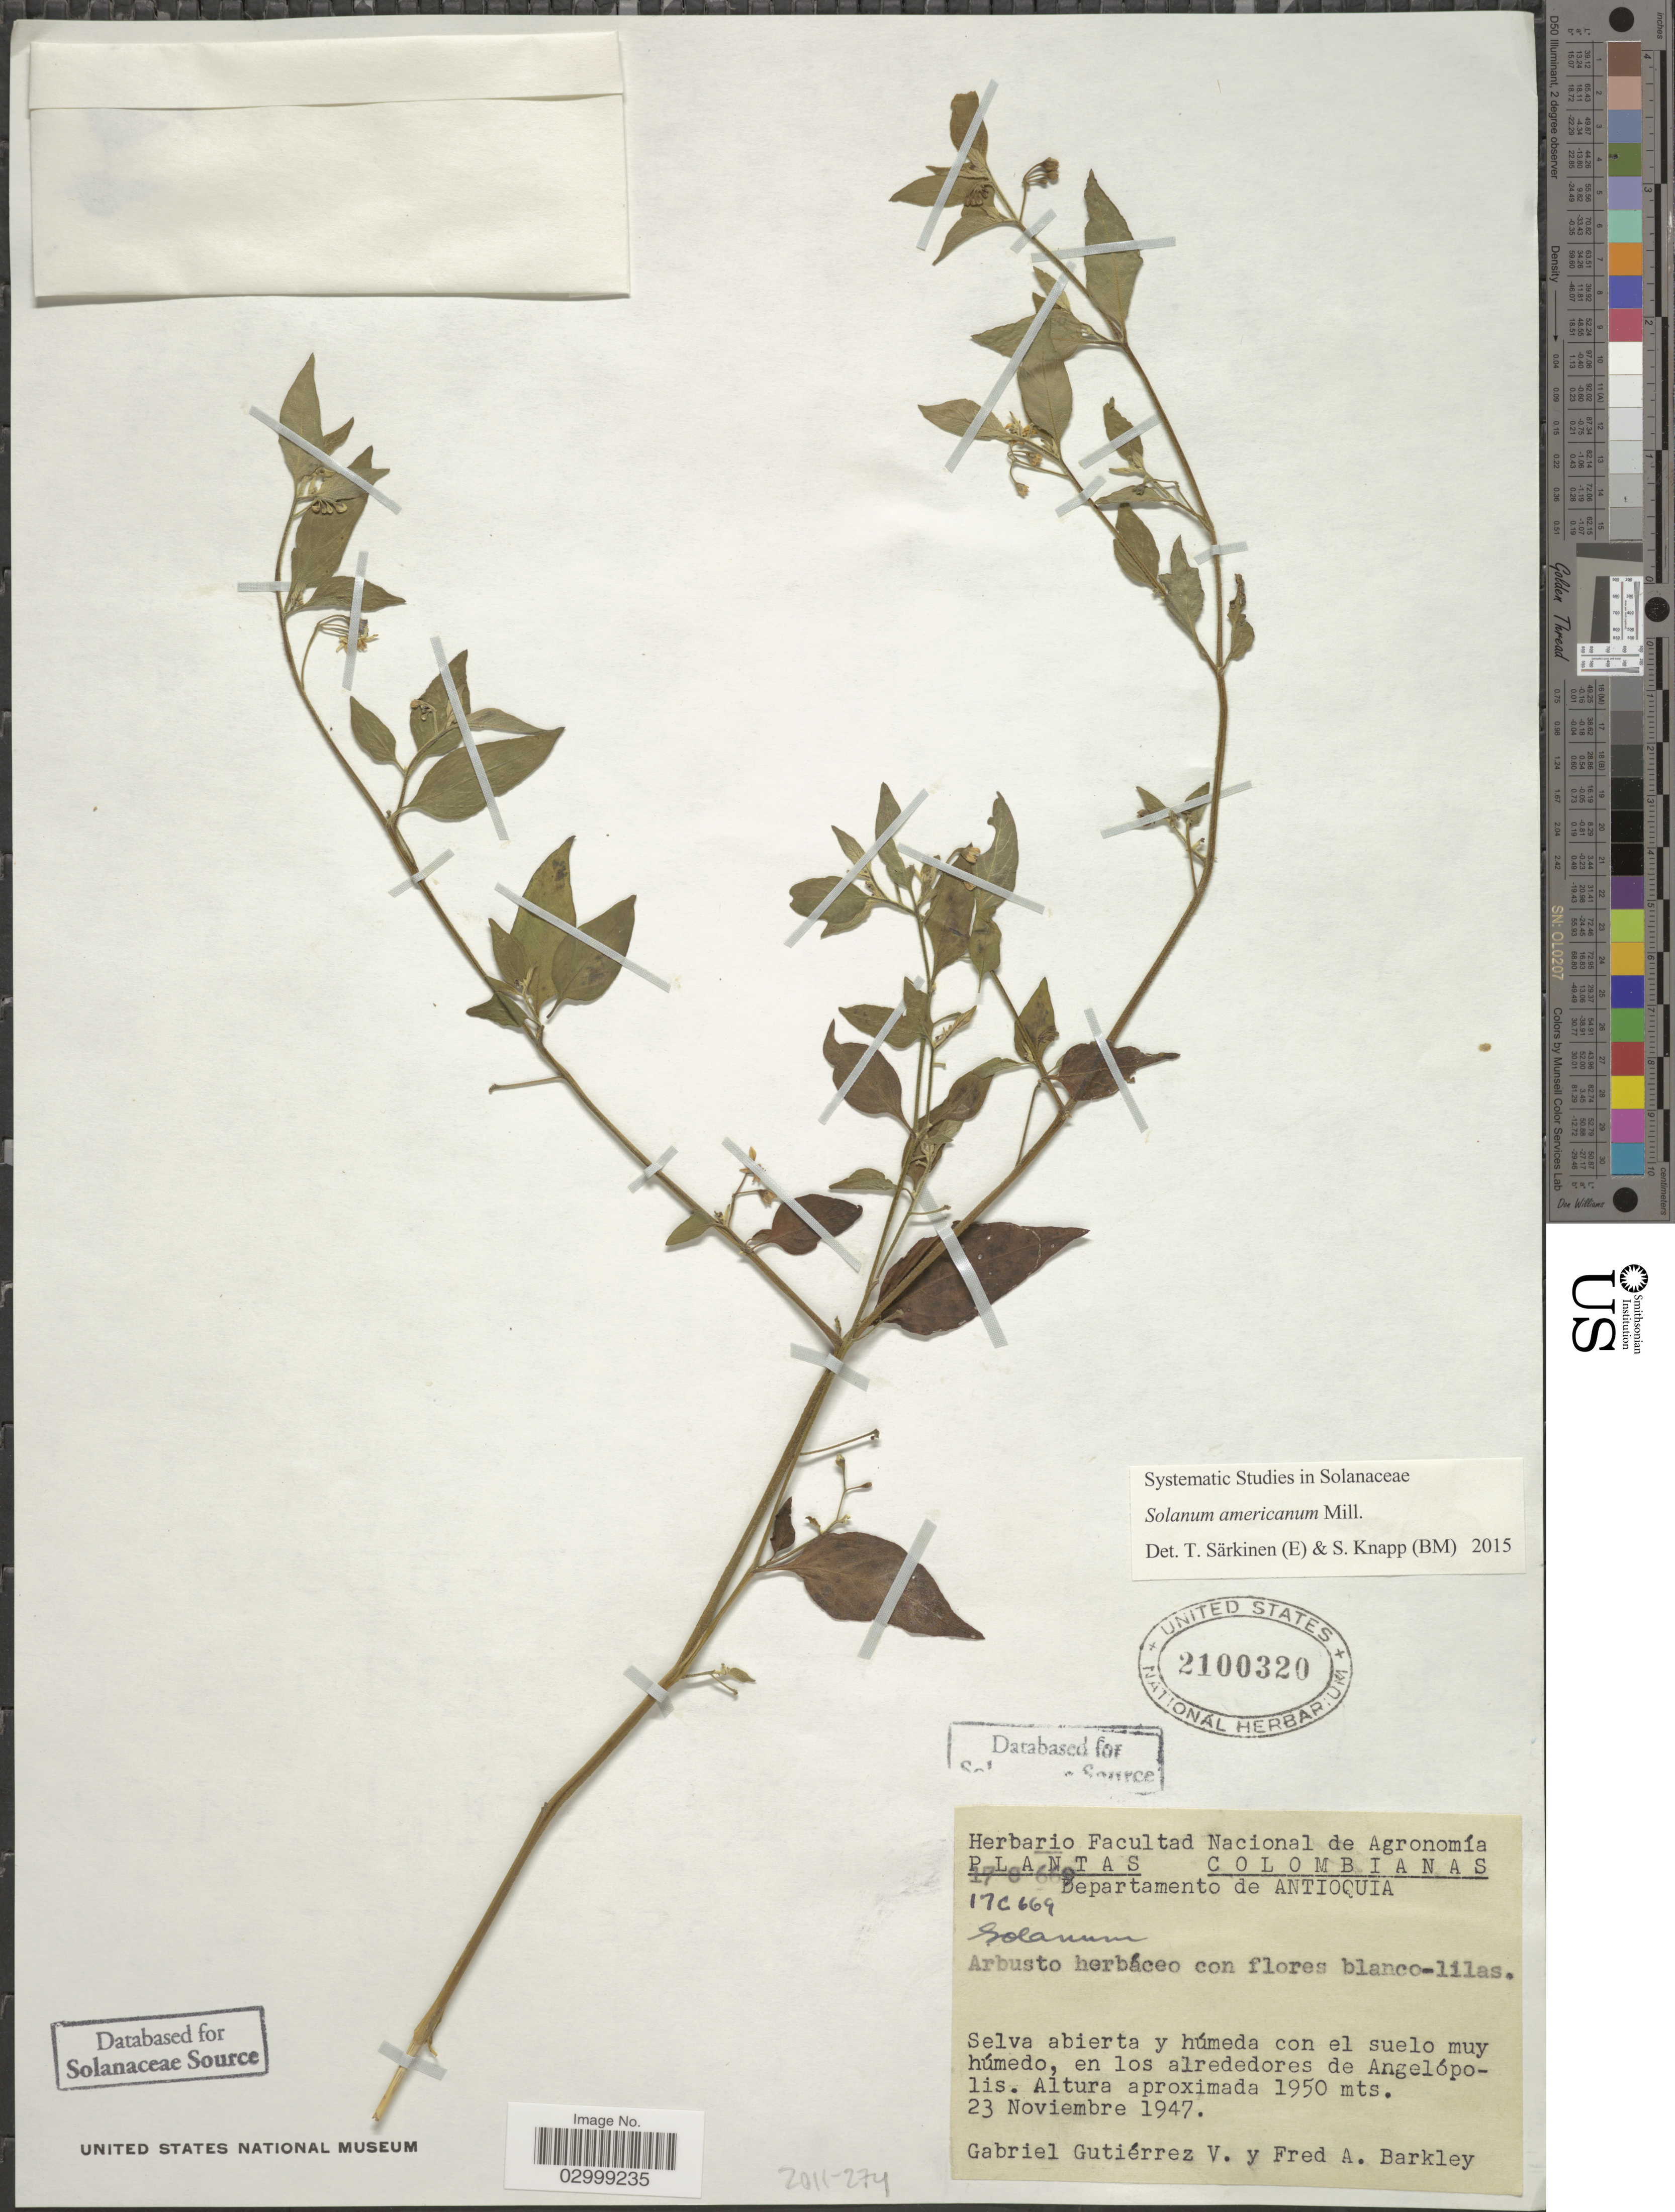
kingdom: Plantae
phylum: Tracheophyta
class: Magnoliopsida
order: Solanales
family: Solanaceae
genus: Solanum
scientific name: Solanum americanum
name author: Mill.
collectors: G. Gutiérrez V. & F. A. Barkley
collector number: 17C669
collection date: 1947-11-23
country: Colombia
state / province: Antioquia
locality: Departamento de Antioquia, en los alrededores de Angelópolis.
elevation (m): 1950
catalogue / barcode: US 2100320